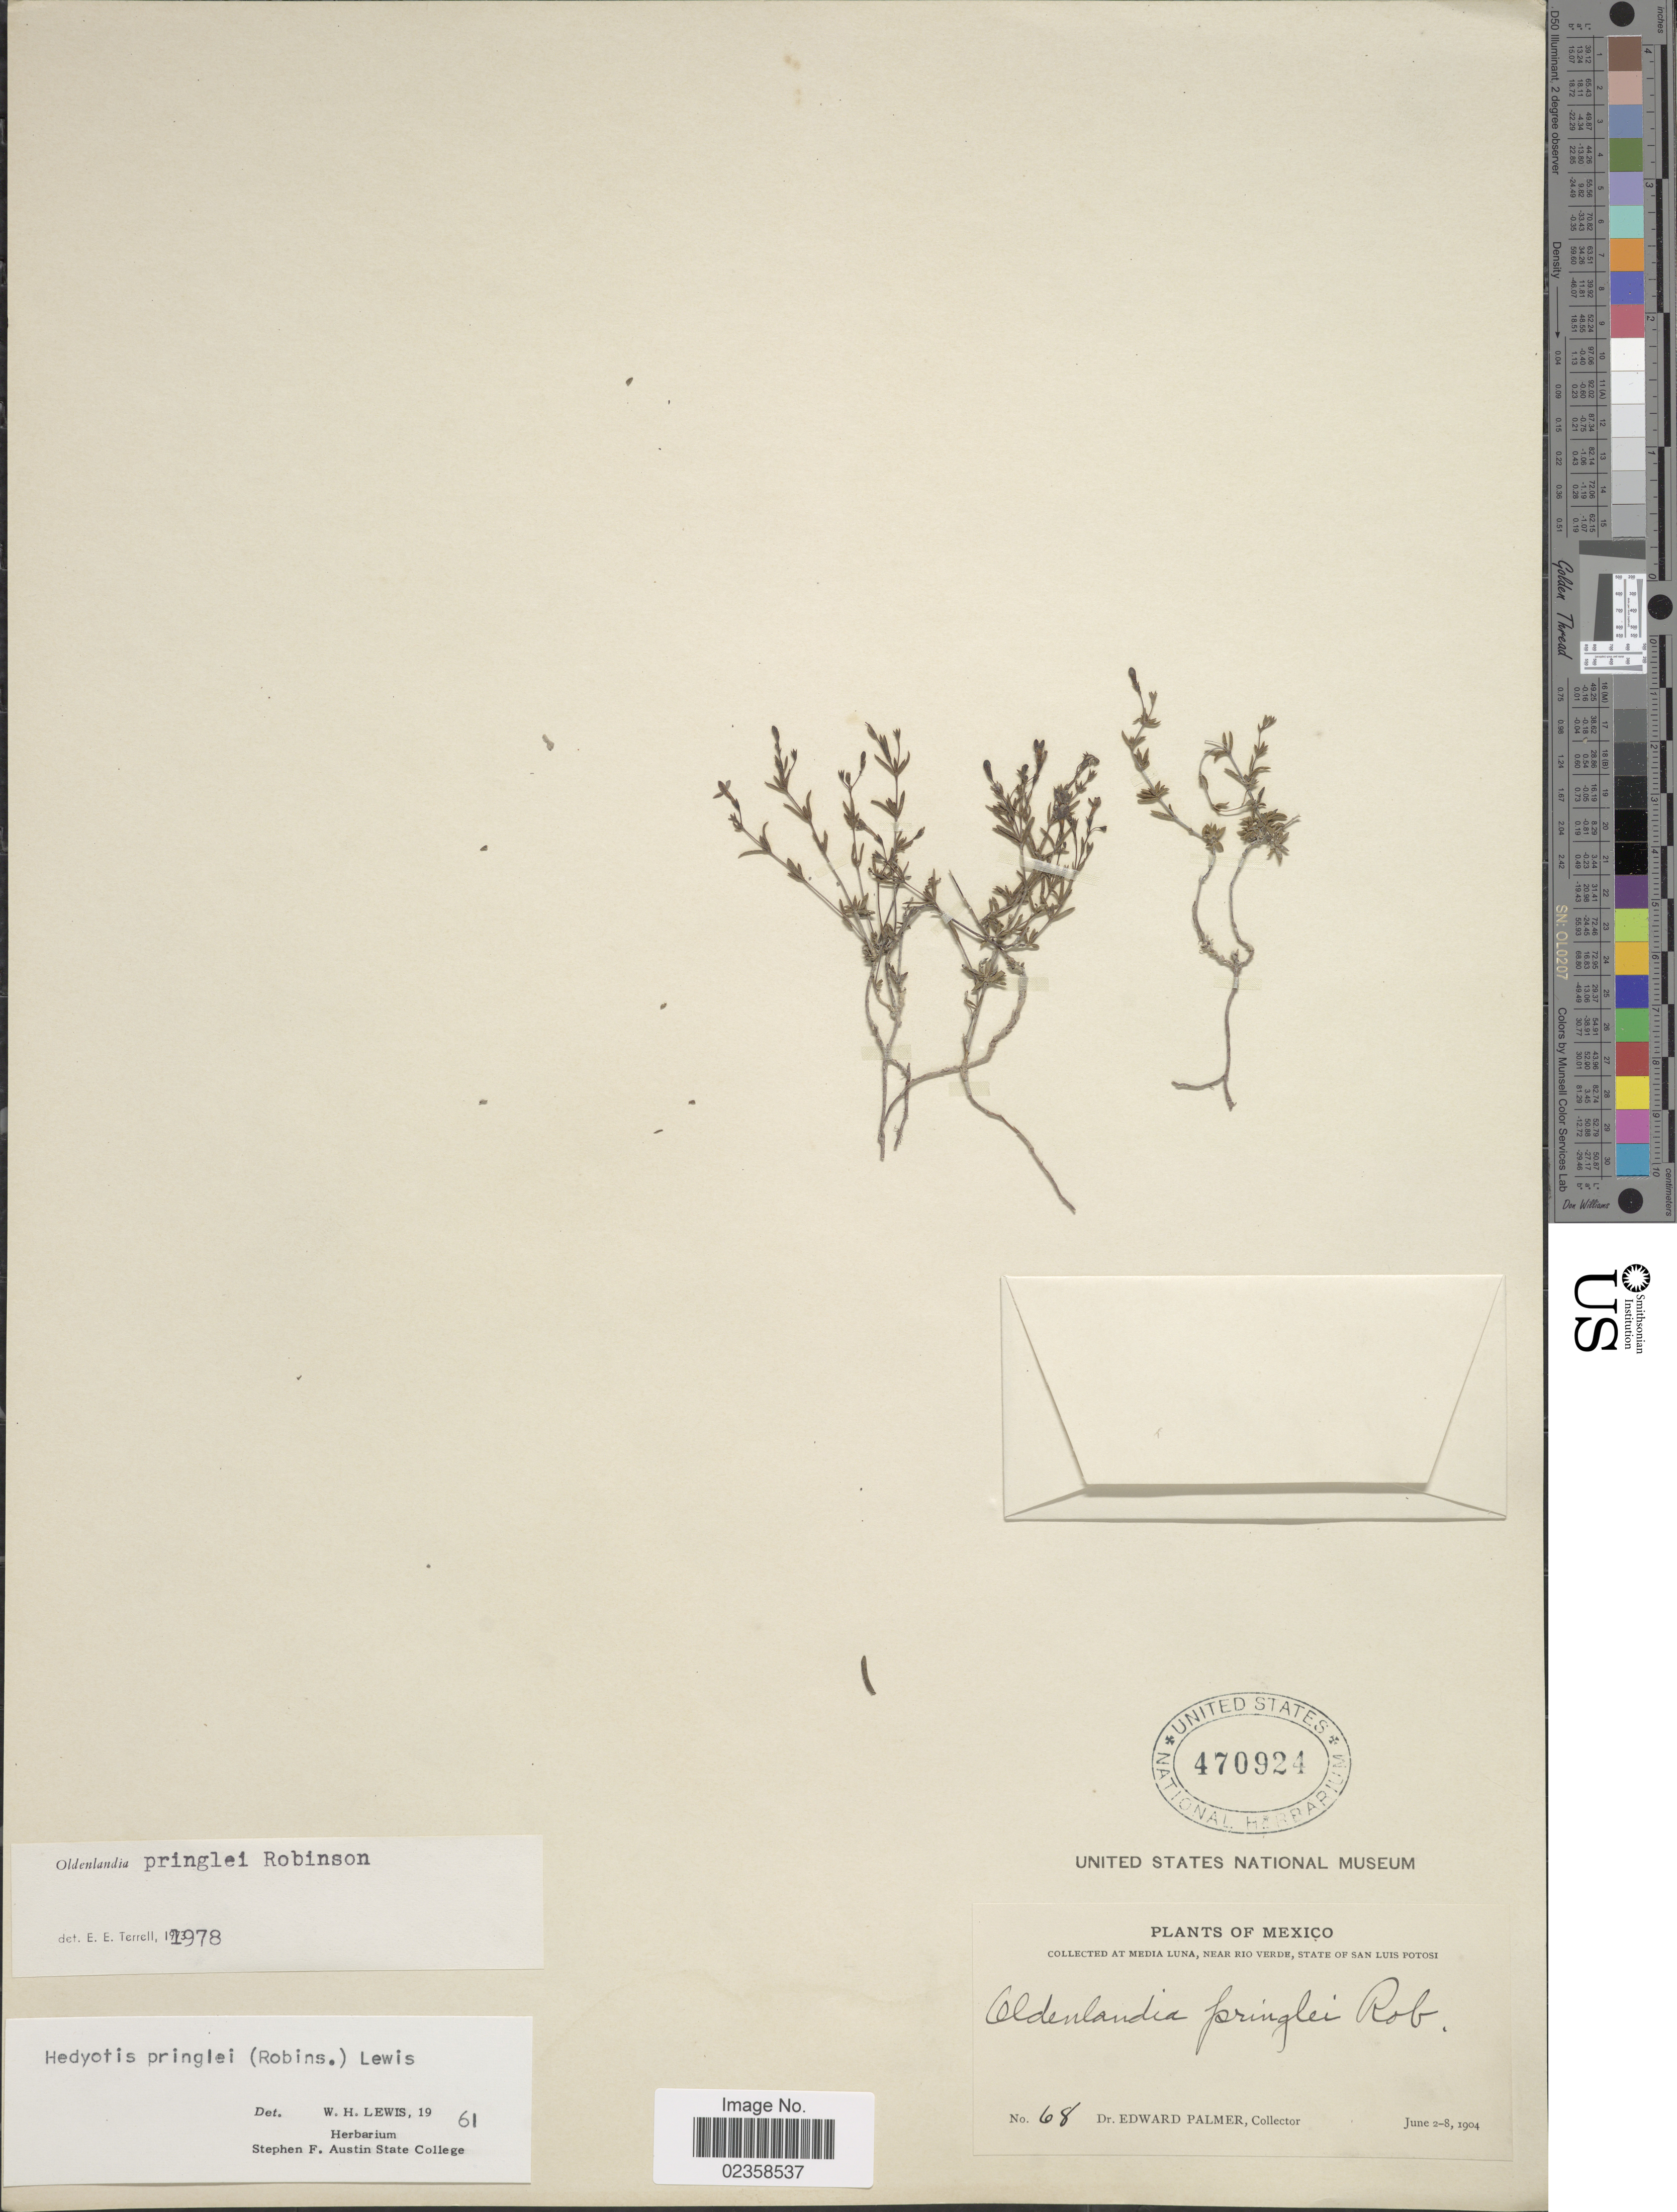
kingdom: Plantae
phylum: Tracheophyta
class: Magnoliopsida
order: Gentianales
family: Rubiaceae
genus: Oldenlandia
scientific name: Oldenlandia pringlei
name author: B.L. Rob.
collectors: E. Palmer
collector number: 68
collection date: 1904-06-02/1904-06-08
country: Mexico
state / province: San Luis Potosí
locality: At Media Luna, Near Rio Verde, State of San Luis Potosi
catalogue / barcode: US 470924